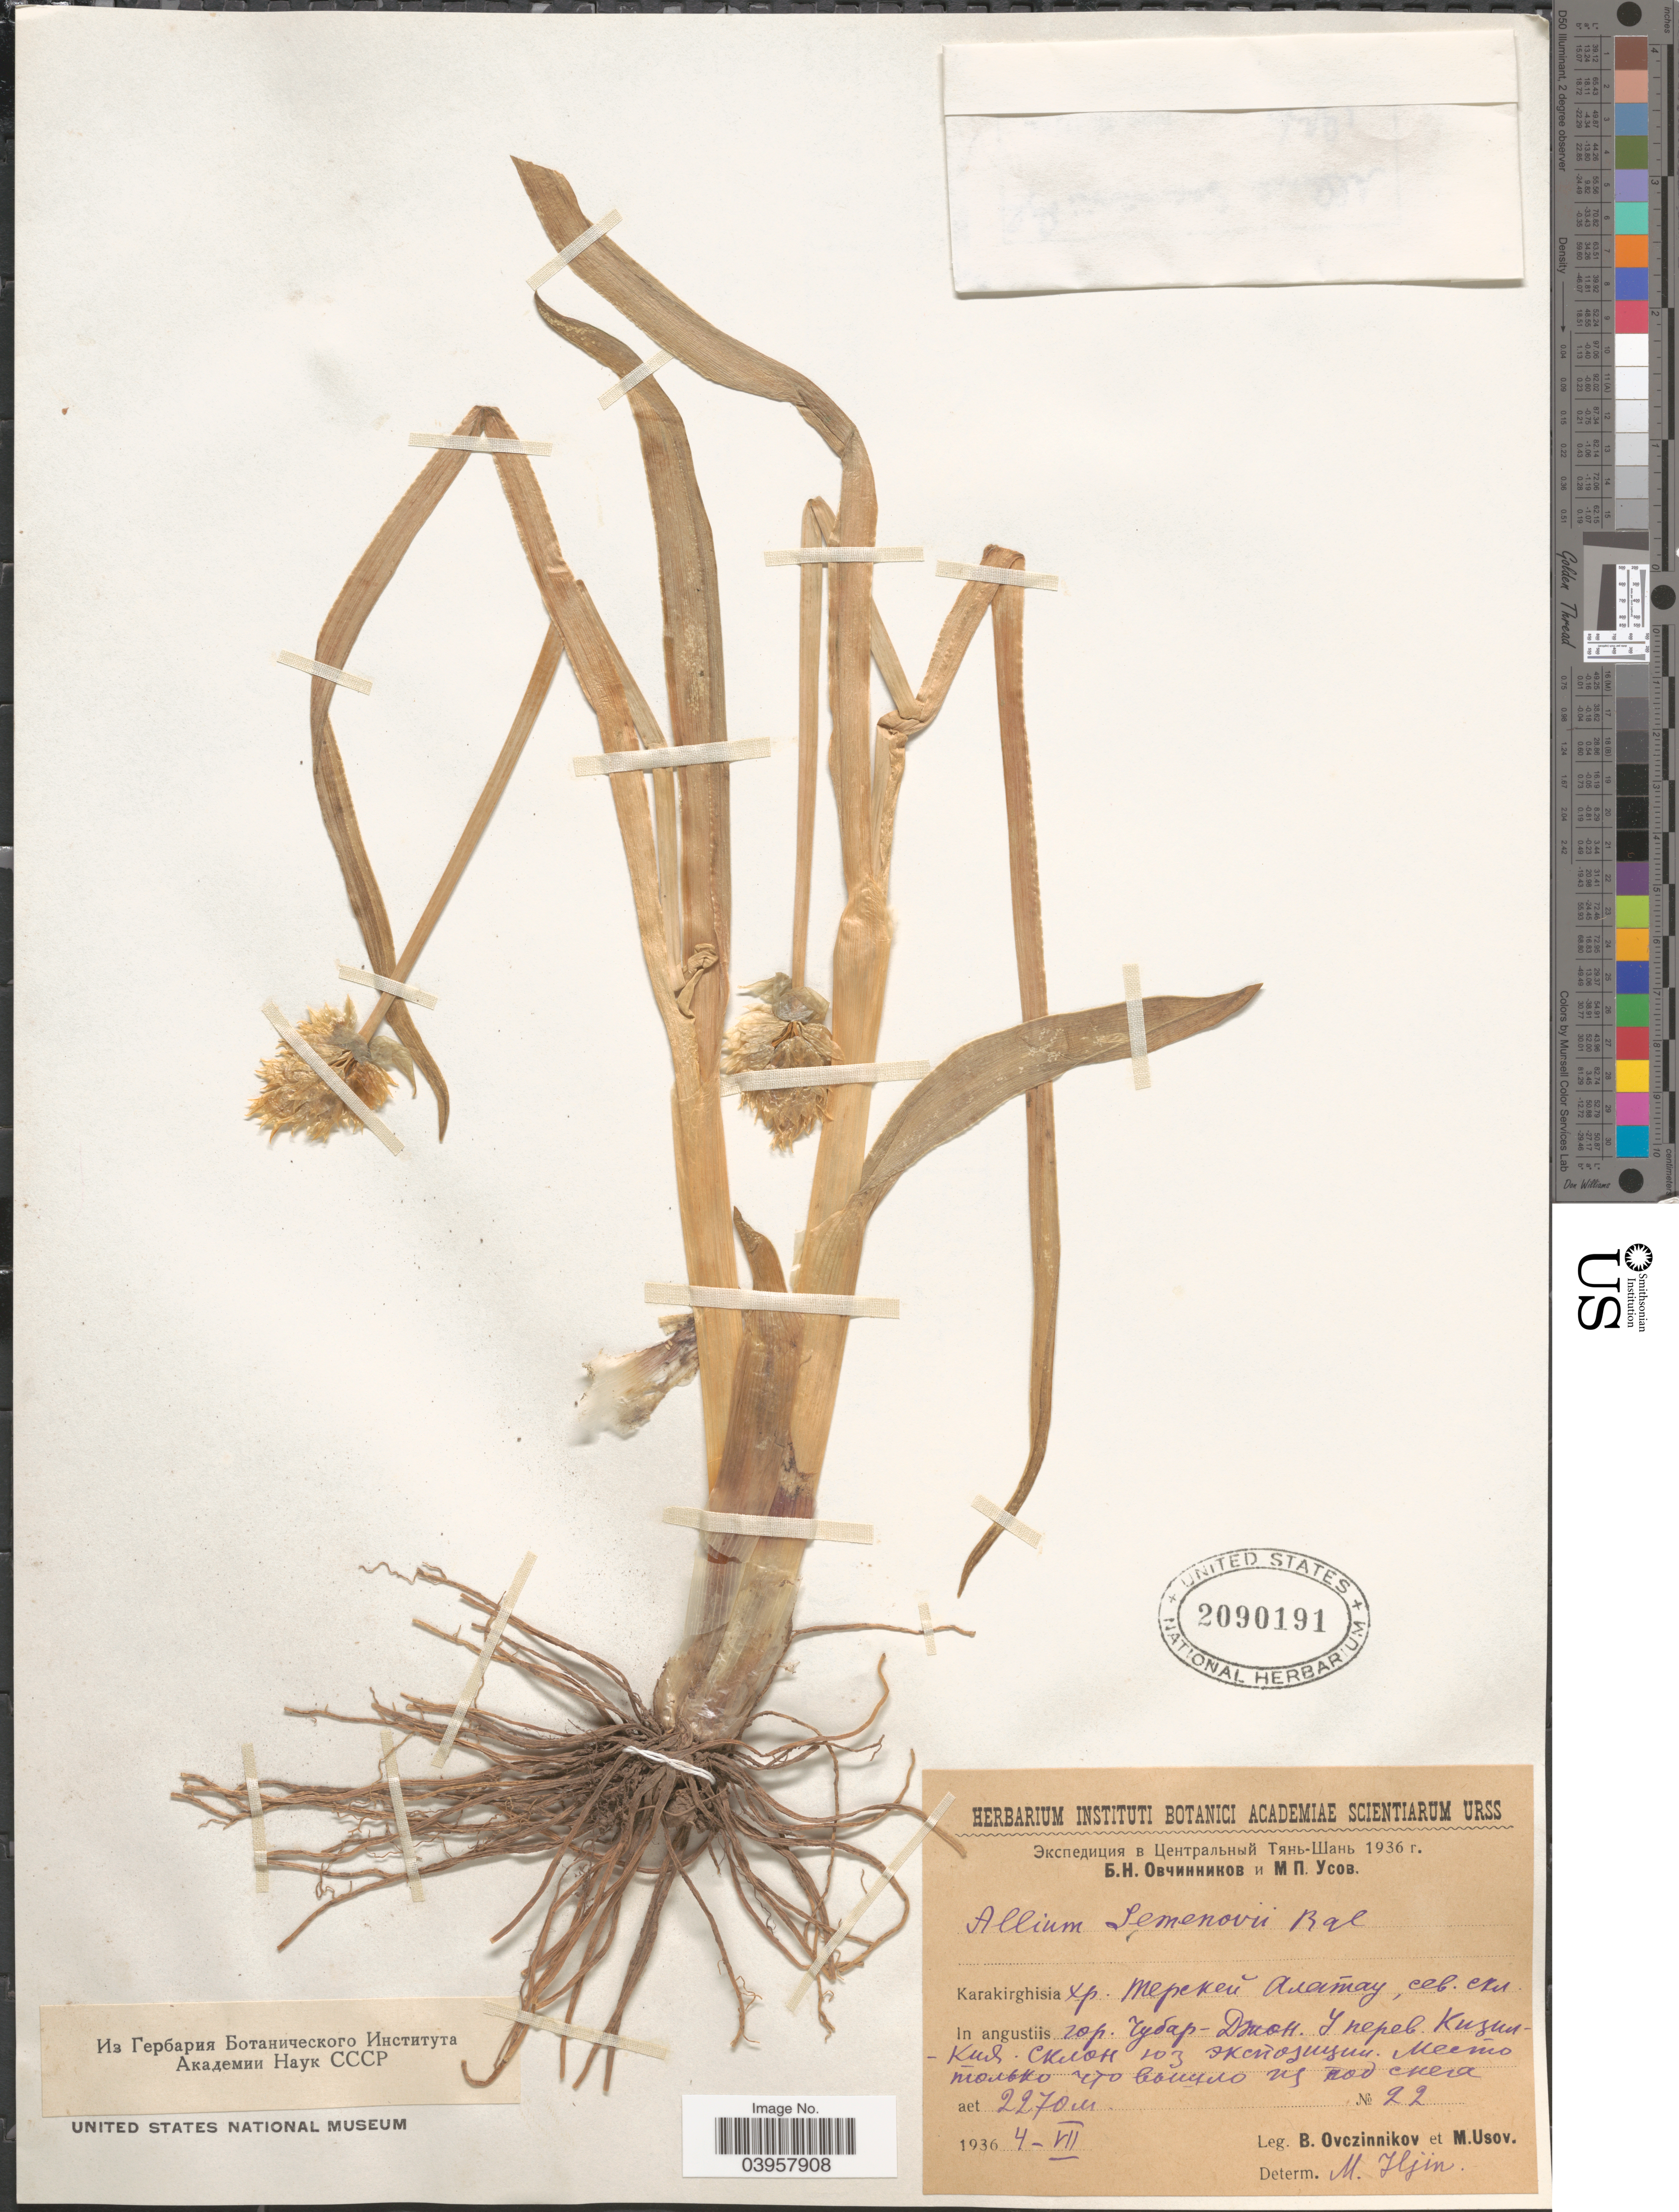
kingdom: Plantae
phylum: Tracheophyta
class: Liliopsida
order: Asparagales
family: Amaryllidaceae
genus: Allium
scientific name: Allium semenovii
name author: Regel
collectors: B. Ovczinnikov & M. Usov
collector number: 22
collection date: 1936-07-04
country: Kyrgyzstan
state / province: Ysyk-Kol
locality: Chubar Zhon Mts, Kizyl-Kiya Pass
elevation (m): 2270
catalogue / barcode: US 2090191